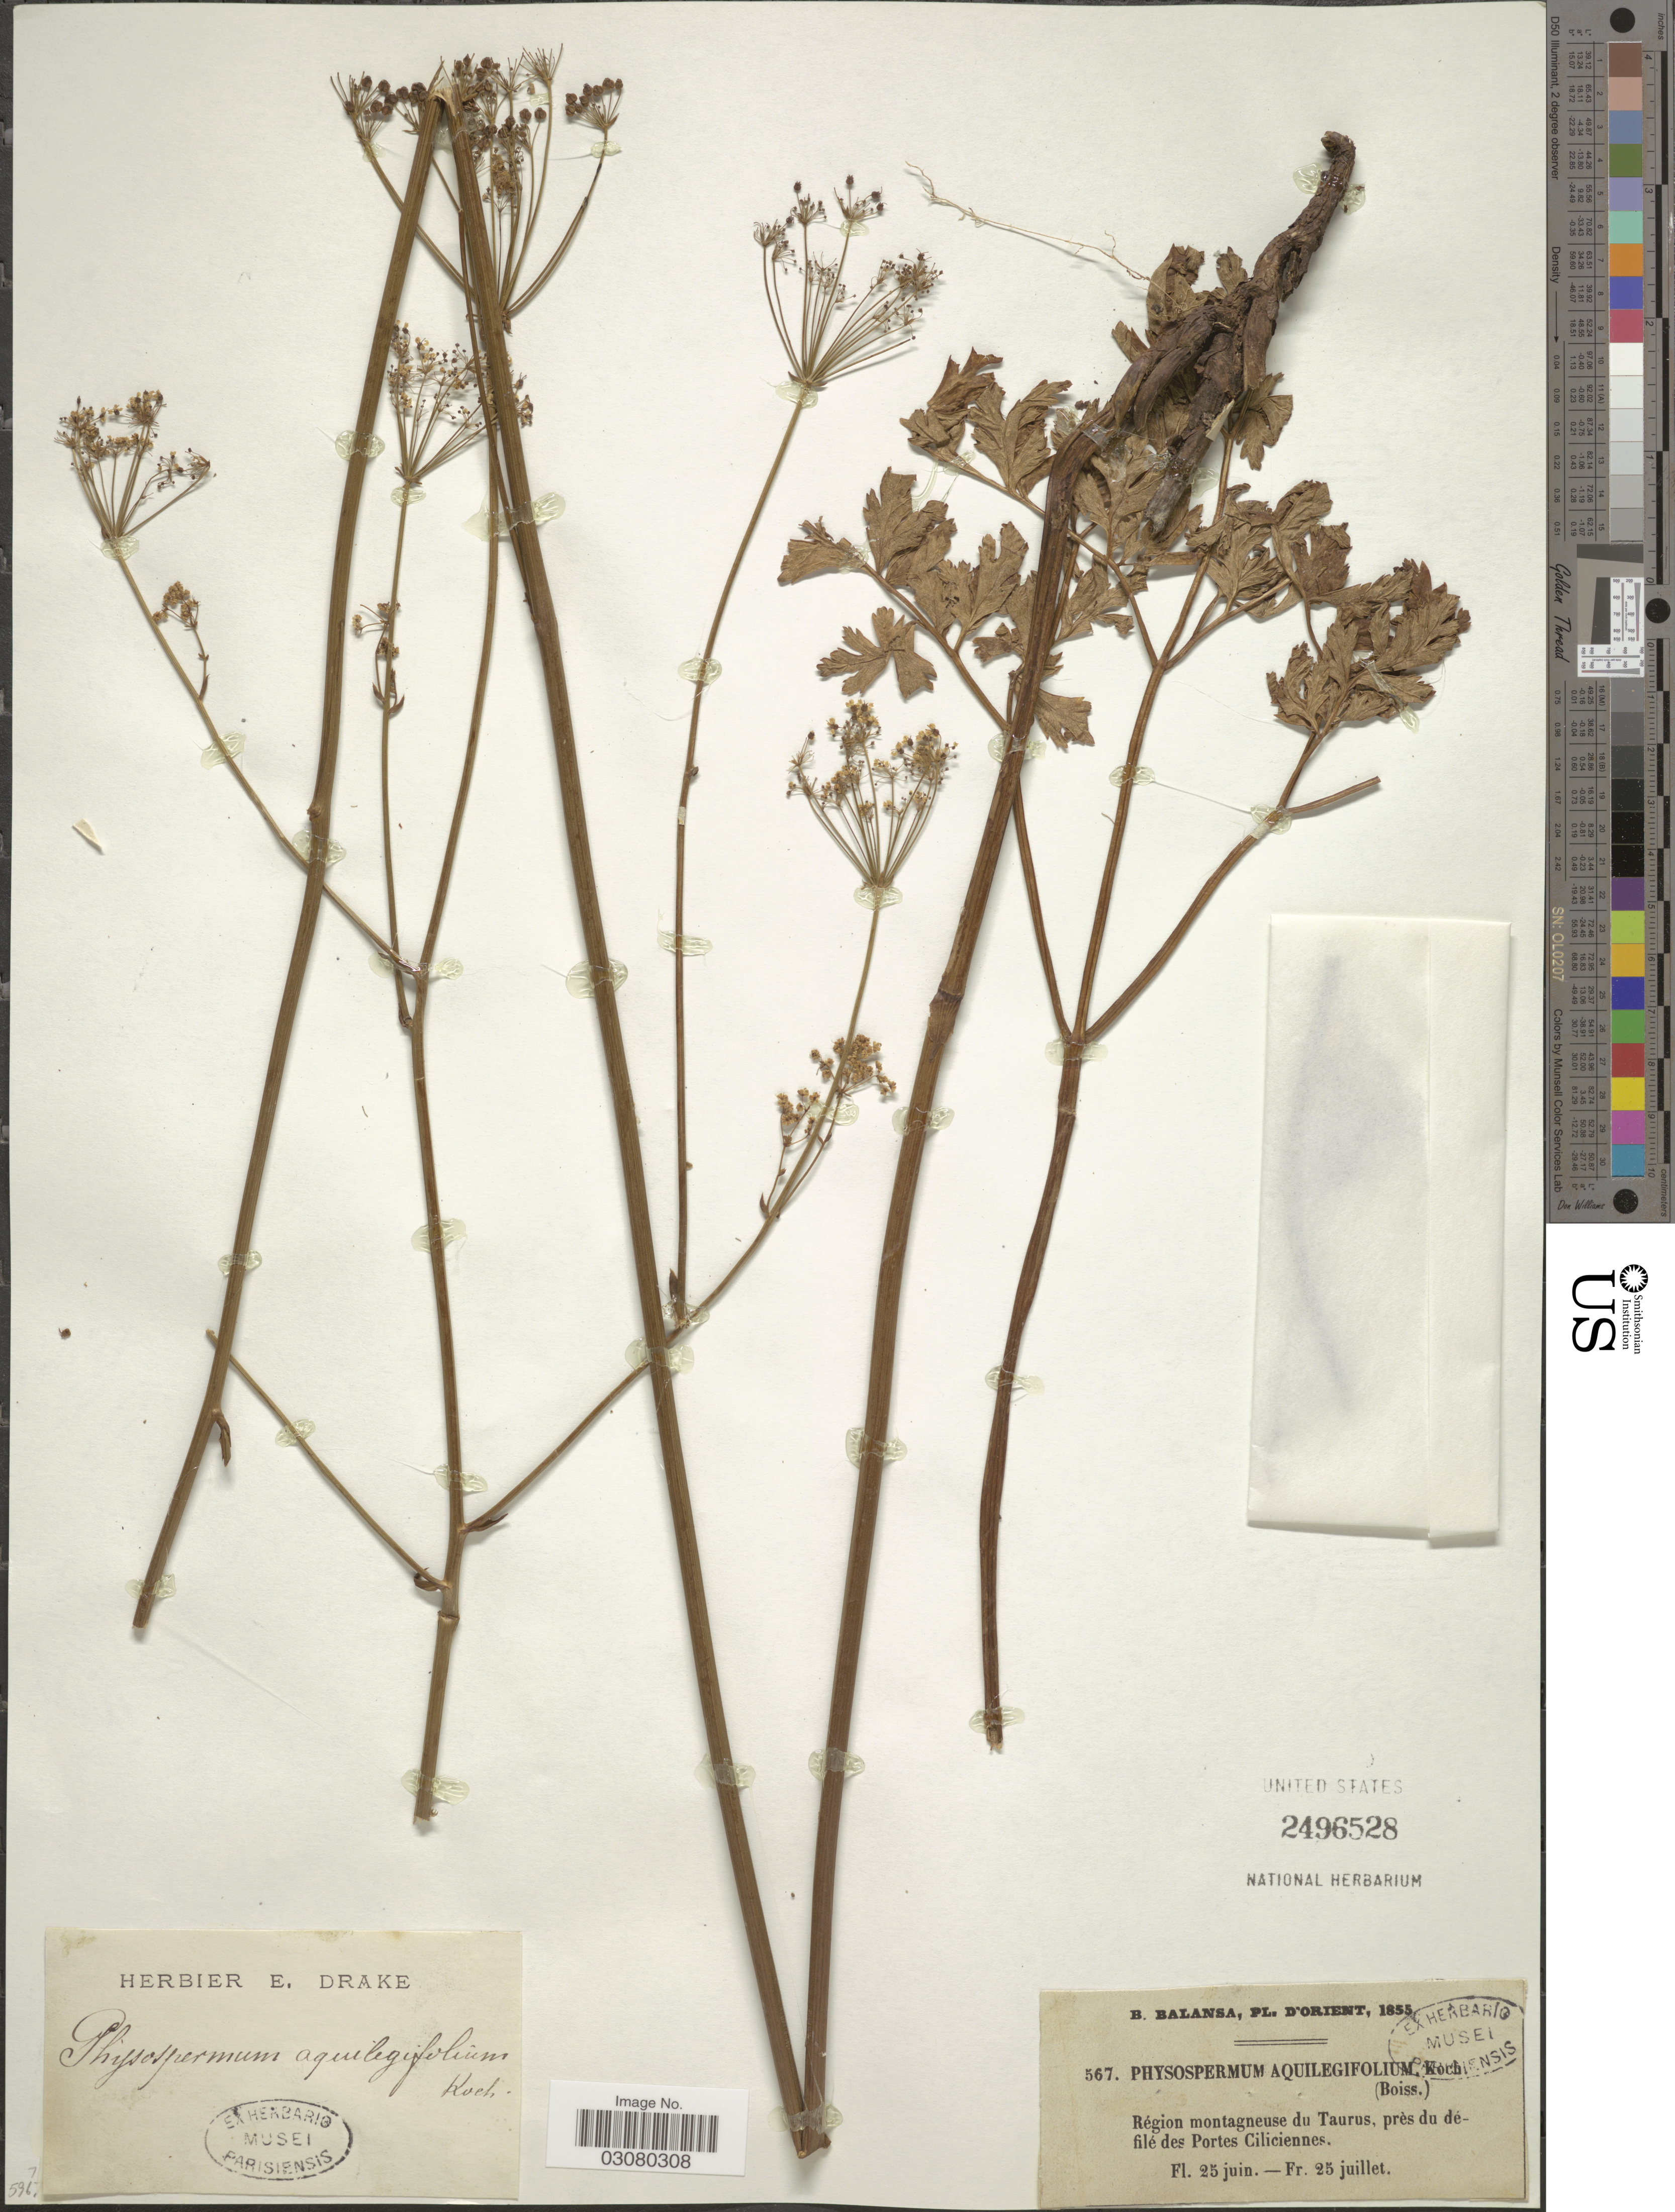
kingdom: Plantae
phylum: Tracheophyta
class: Magnoliopsida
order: Apiales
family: Apiaceae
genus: Physospermum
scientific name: Physospermum aquilegifolium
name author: (All.) W.D.J. Koch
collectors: B. Balansa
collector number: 567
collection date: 1855-06-25/1855-07-25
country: Turkey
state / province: Karaman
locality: D'Orient. Région montagneuse du Taurus, près du défilé des Portes Ciliciennes.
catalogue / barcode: US 2496528